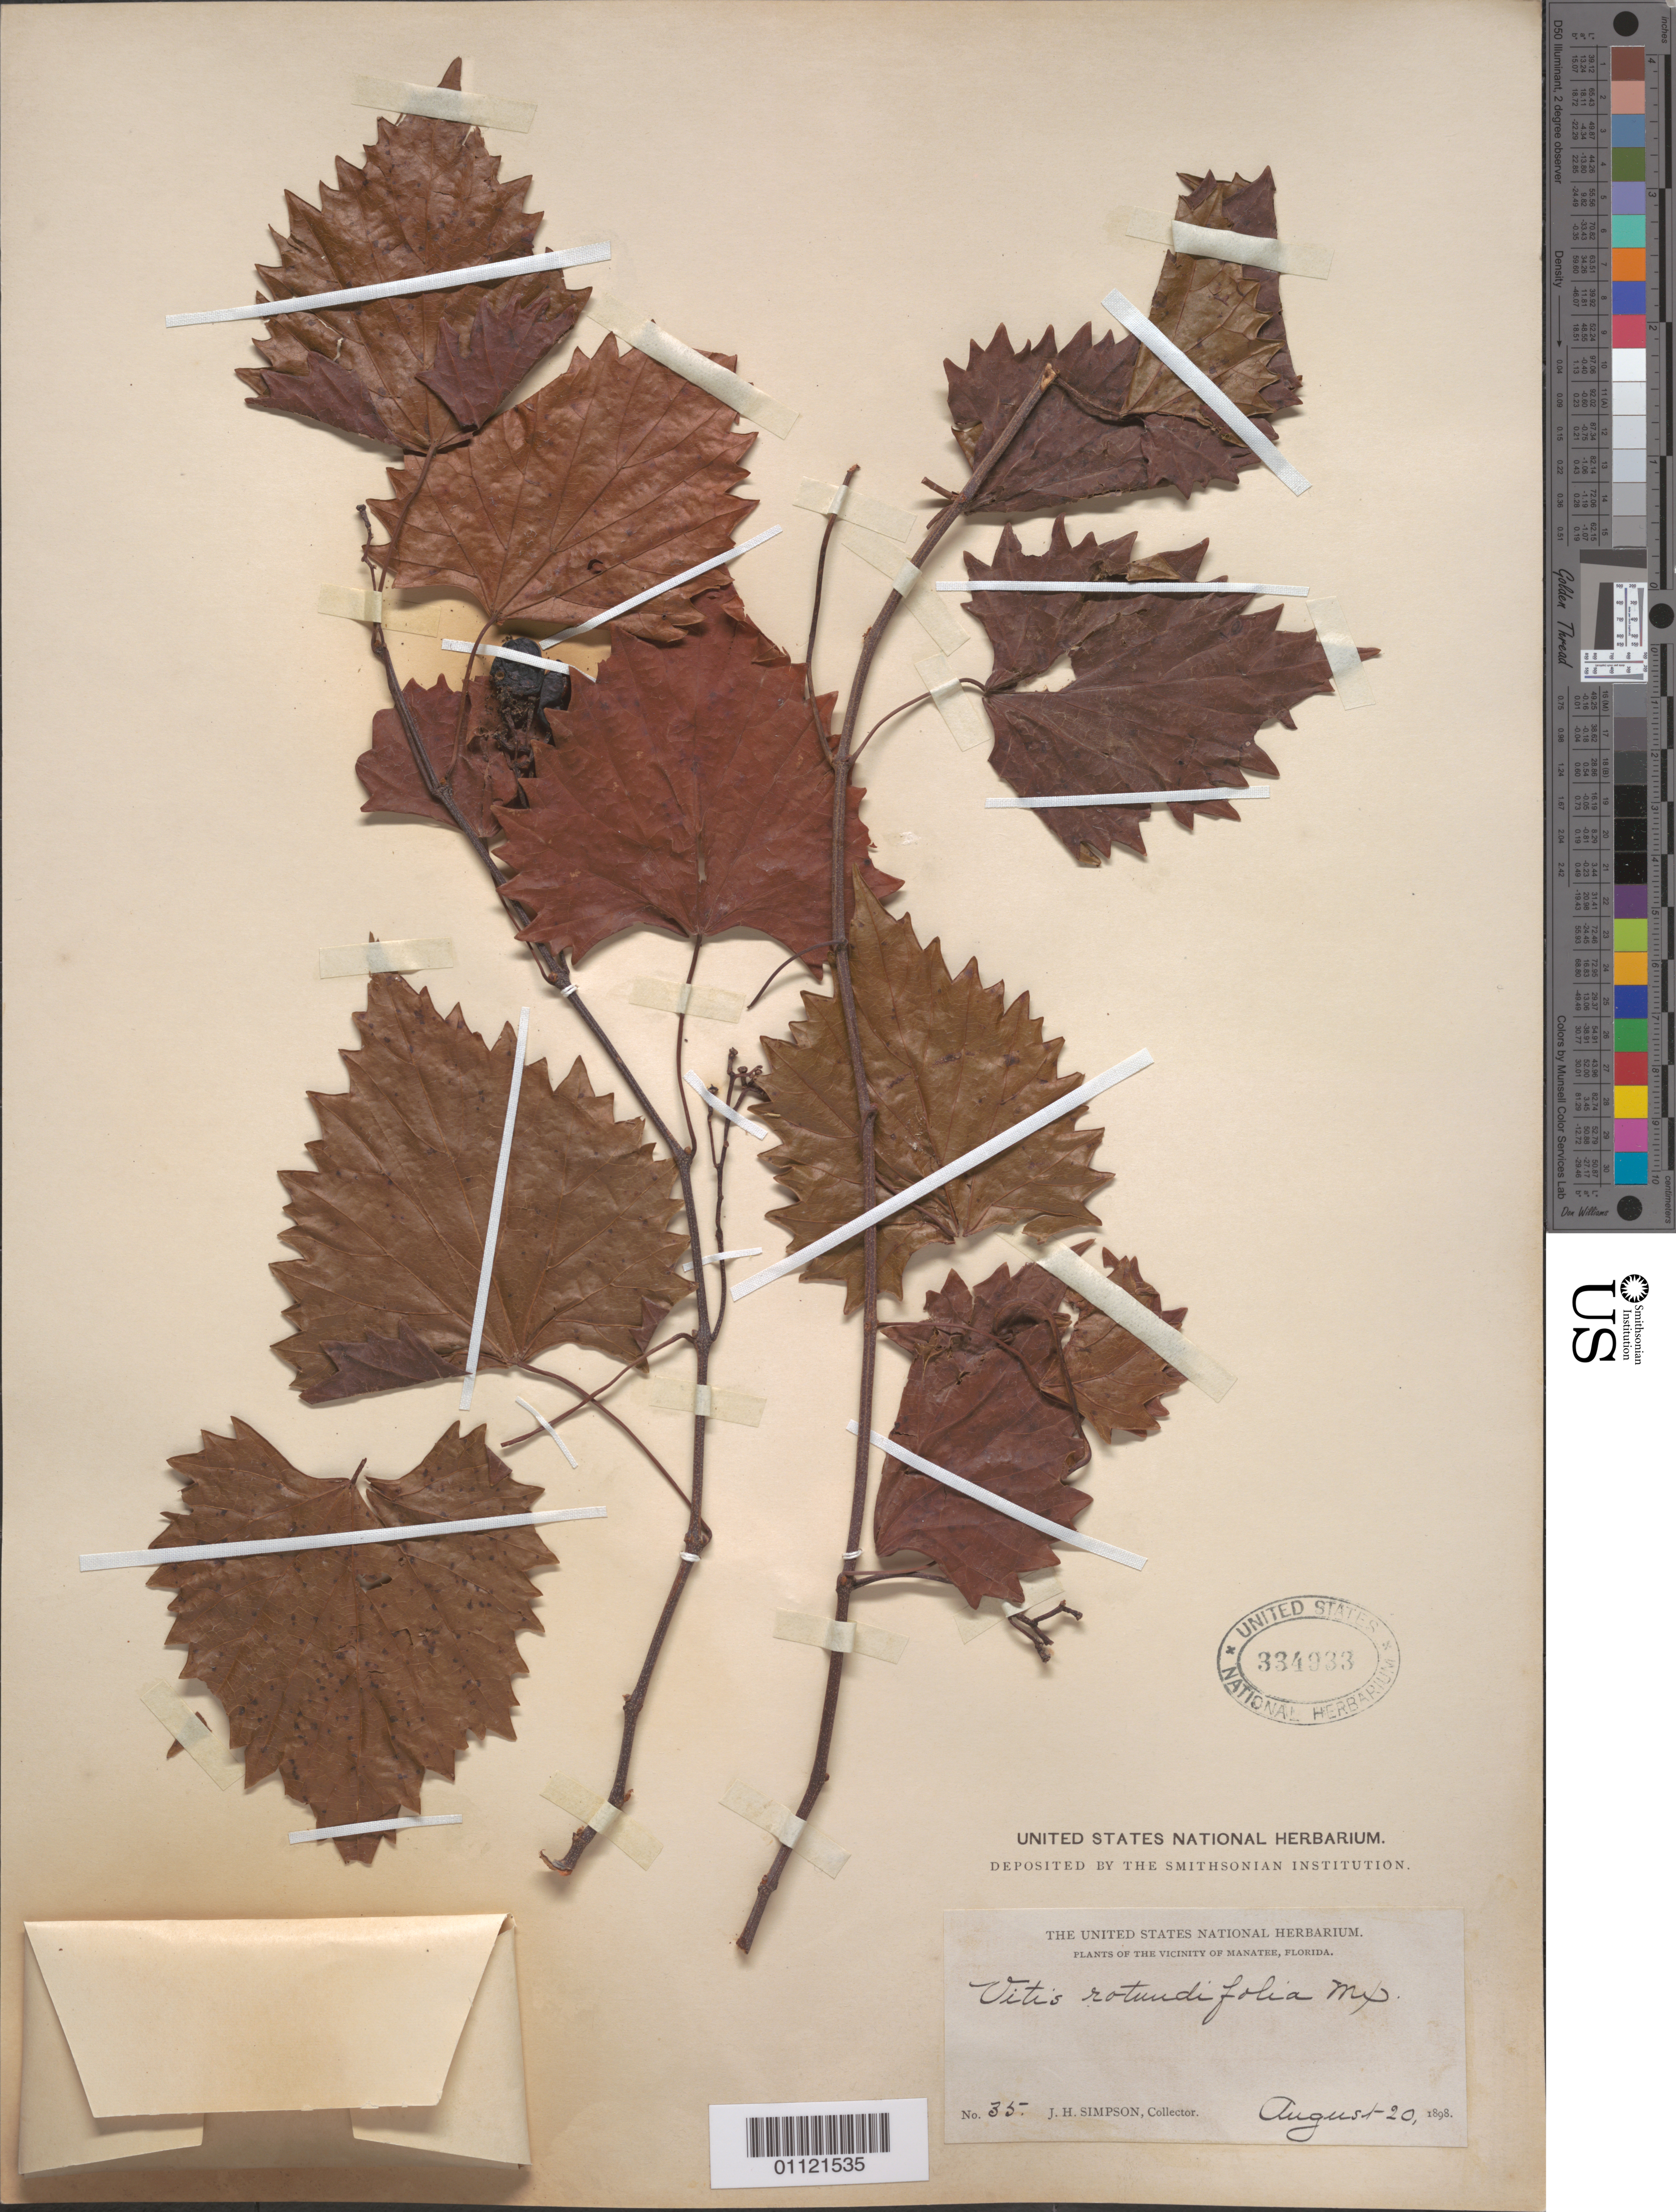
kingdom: Plantae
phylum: Tracheophyta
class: Magnoliopsida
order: Vitales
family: Vitaceae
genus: Vitis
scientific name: Vitis rotundifolia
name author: Michx.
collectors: J. H. Simpson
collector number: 35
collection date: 1898-08-20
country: United States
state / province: Florida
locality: Vicinity of Manatee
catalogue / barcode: US 334933